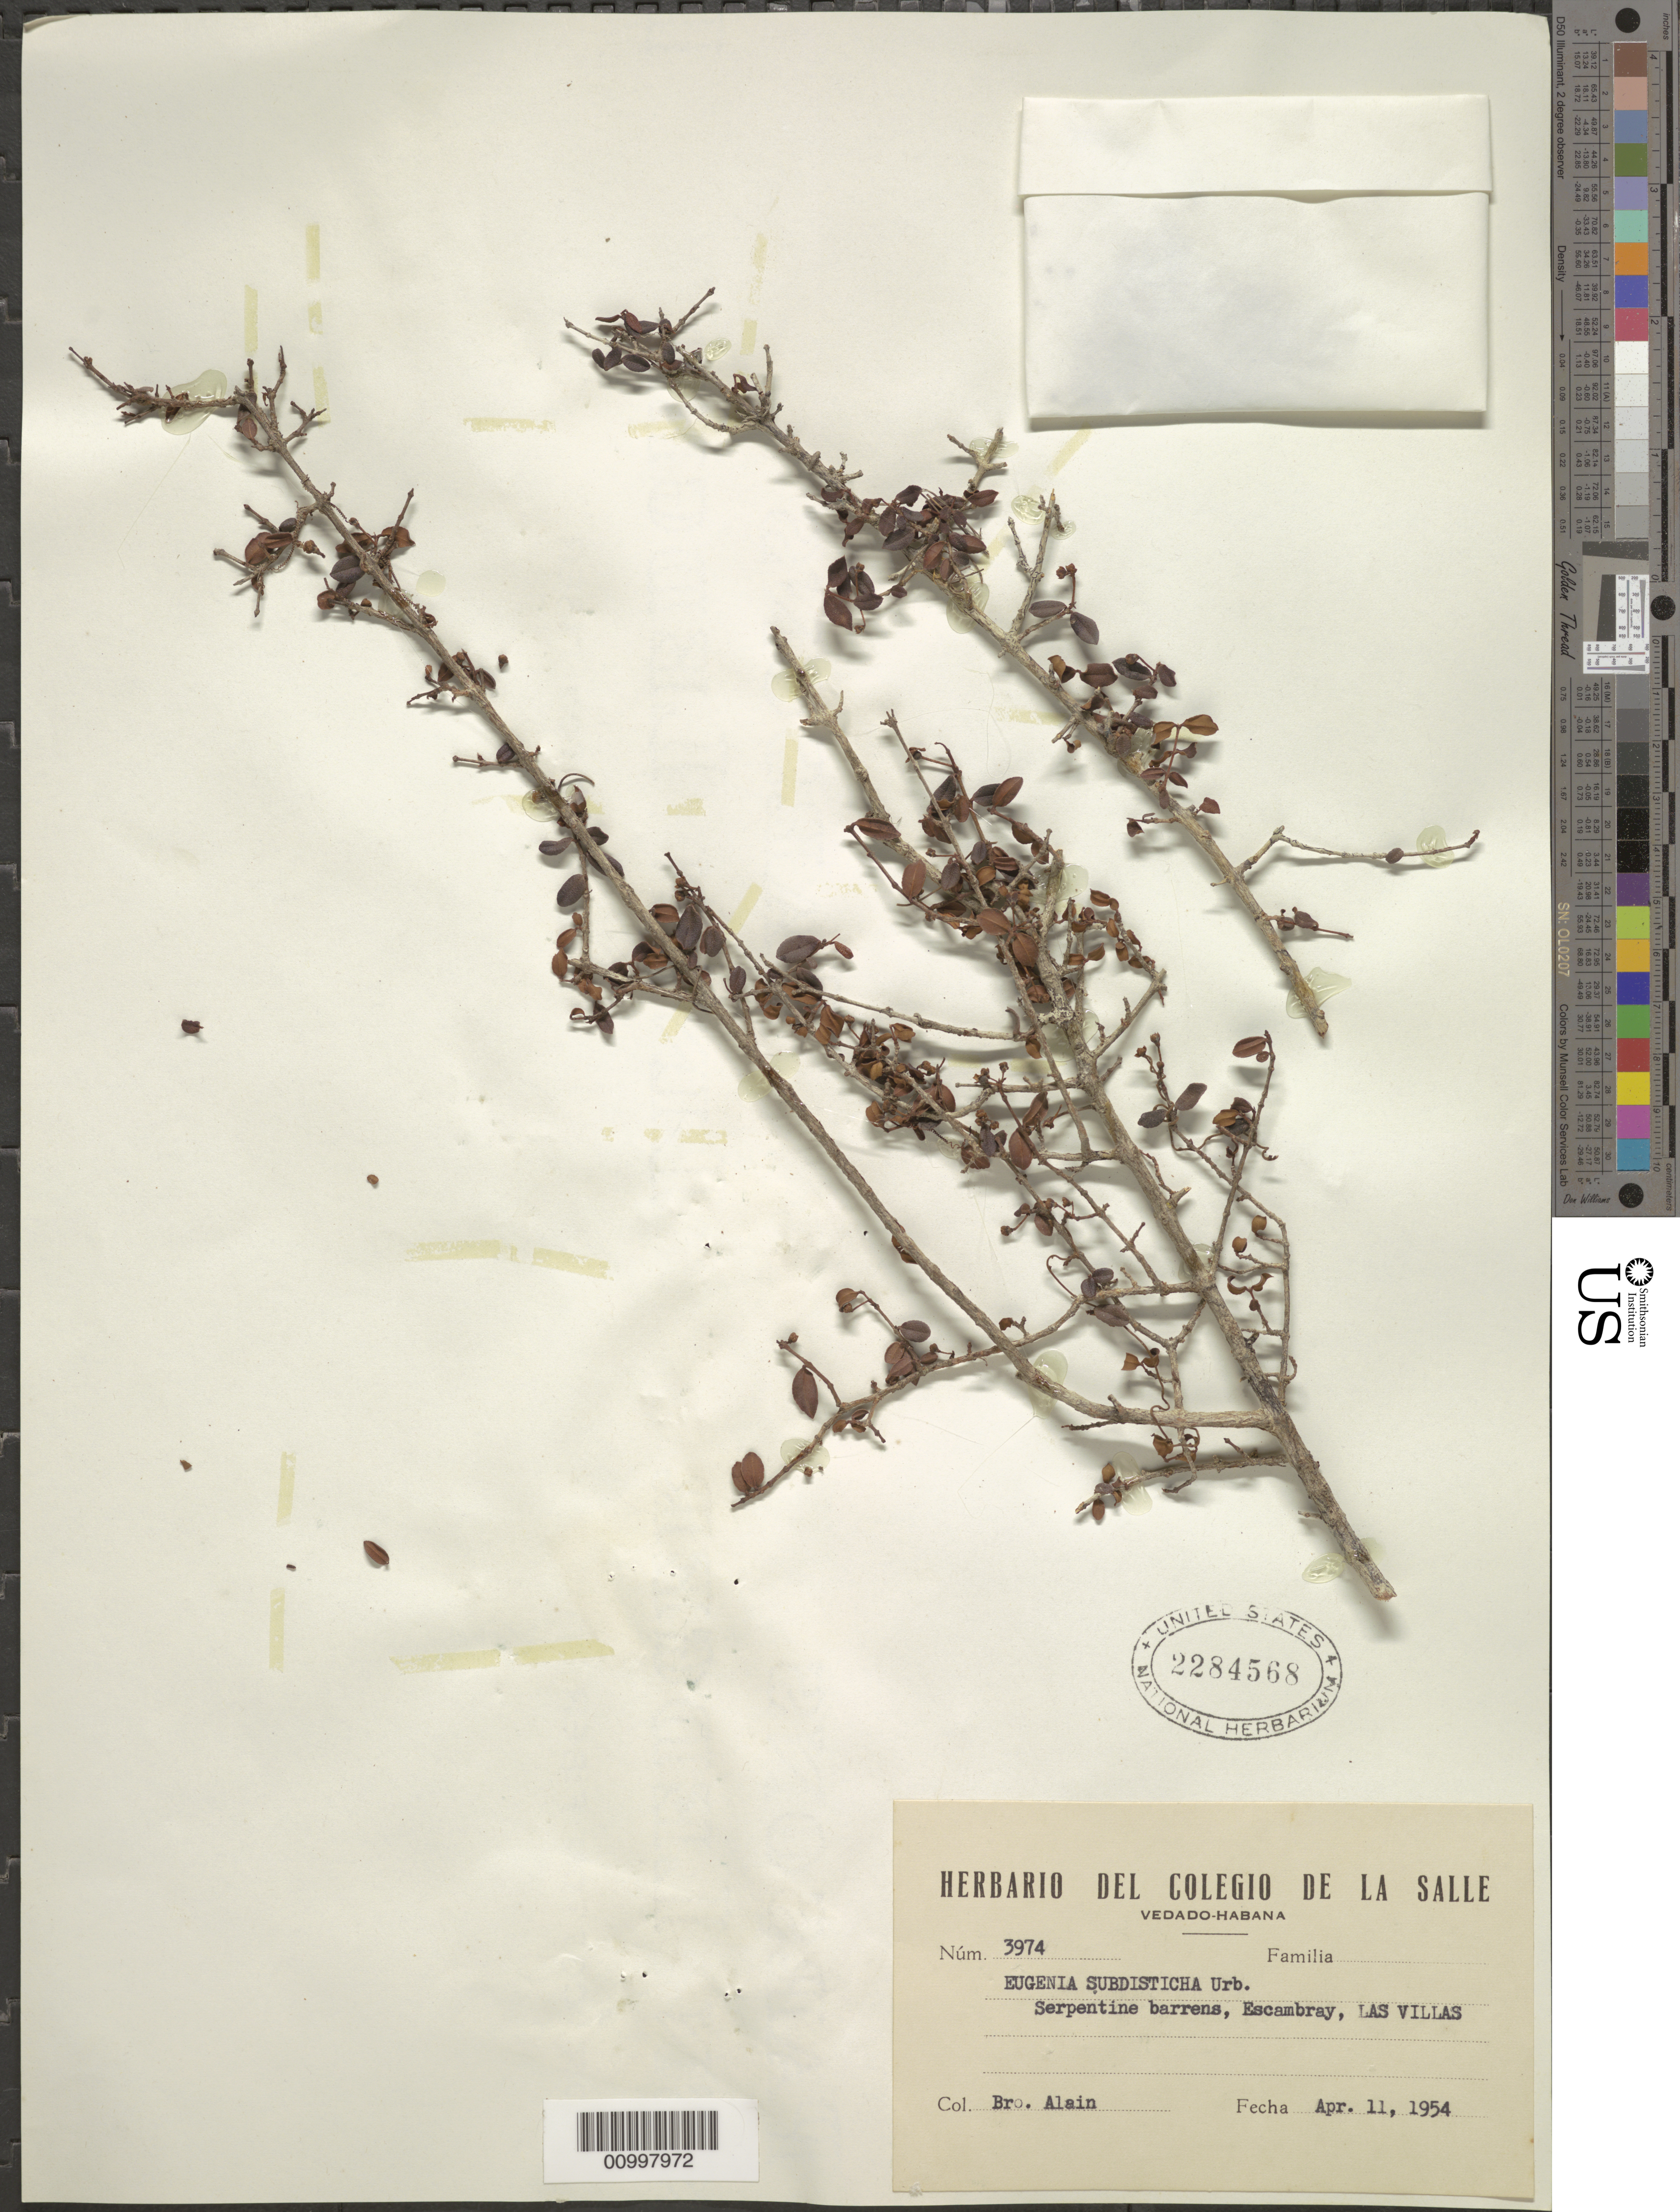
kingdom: Plantae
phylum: Tracheophyta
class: Magnoliopsida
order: Myrtales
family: Myrtaceae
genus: Eugenia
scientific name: Eugenia subdisticha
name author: Urb.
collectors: A. H. Liogier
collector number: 3974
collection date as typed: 11 Apr 1954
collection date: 1954-04-11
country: Cuba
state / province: Las Villas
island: Cuba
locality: Escambray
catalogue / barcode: US 2284568